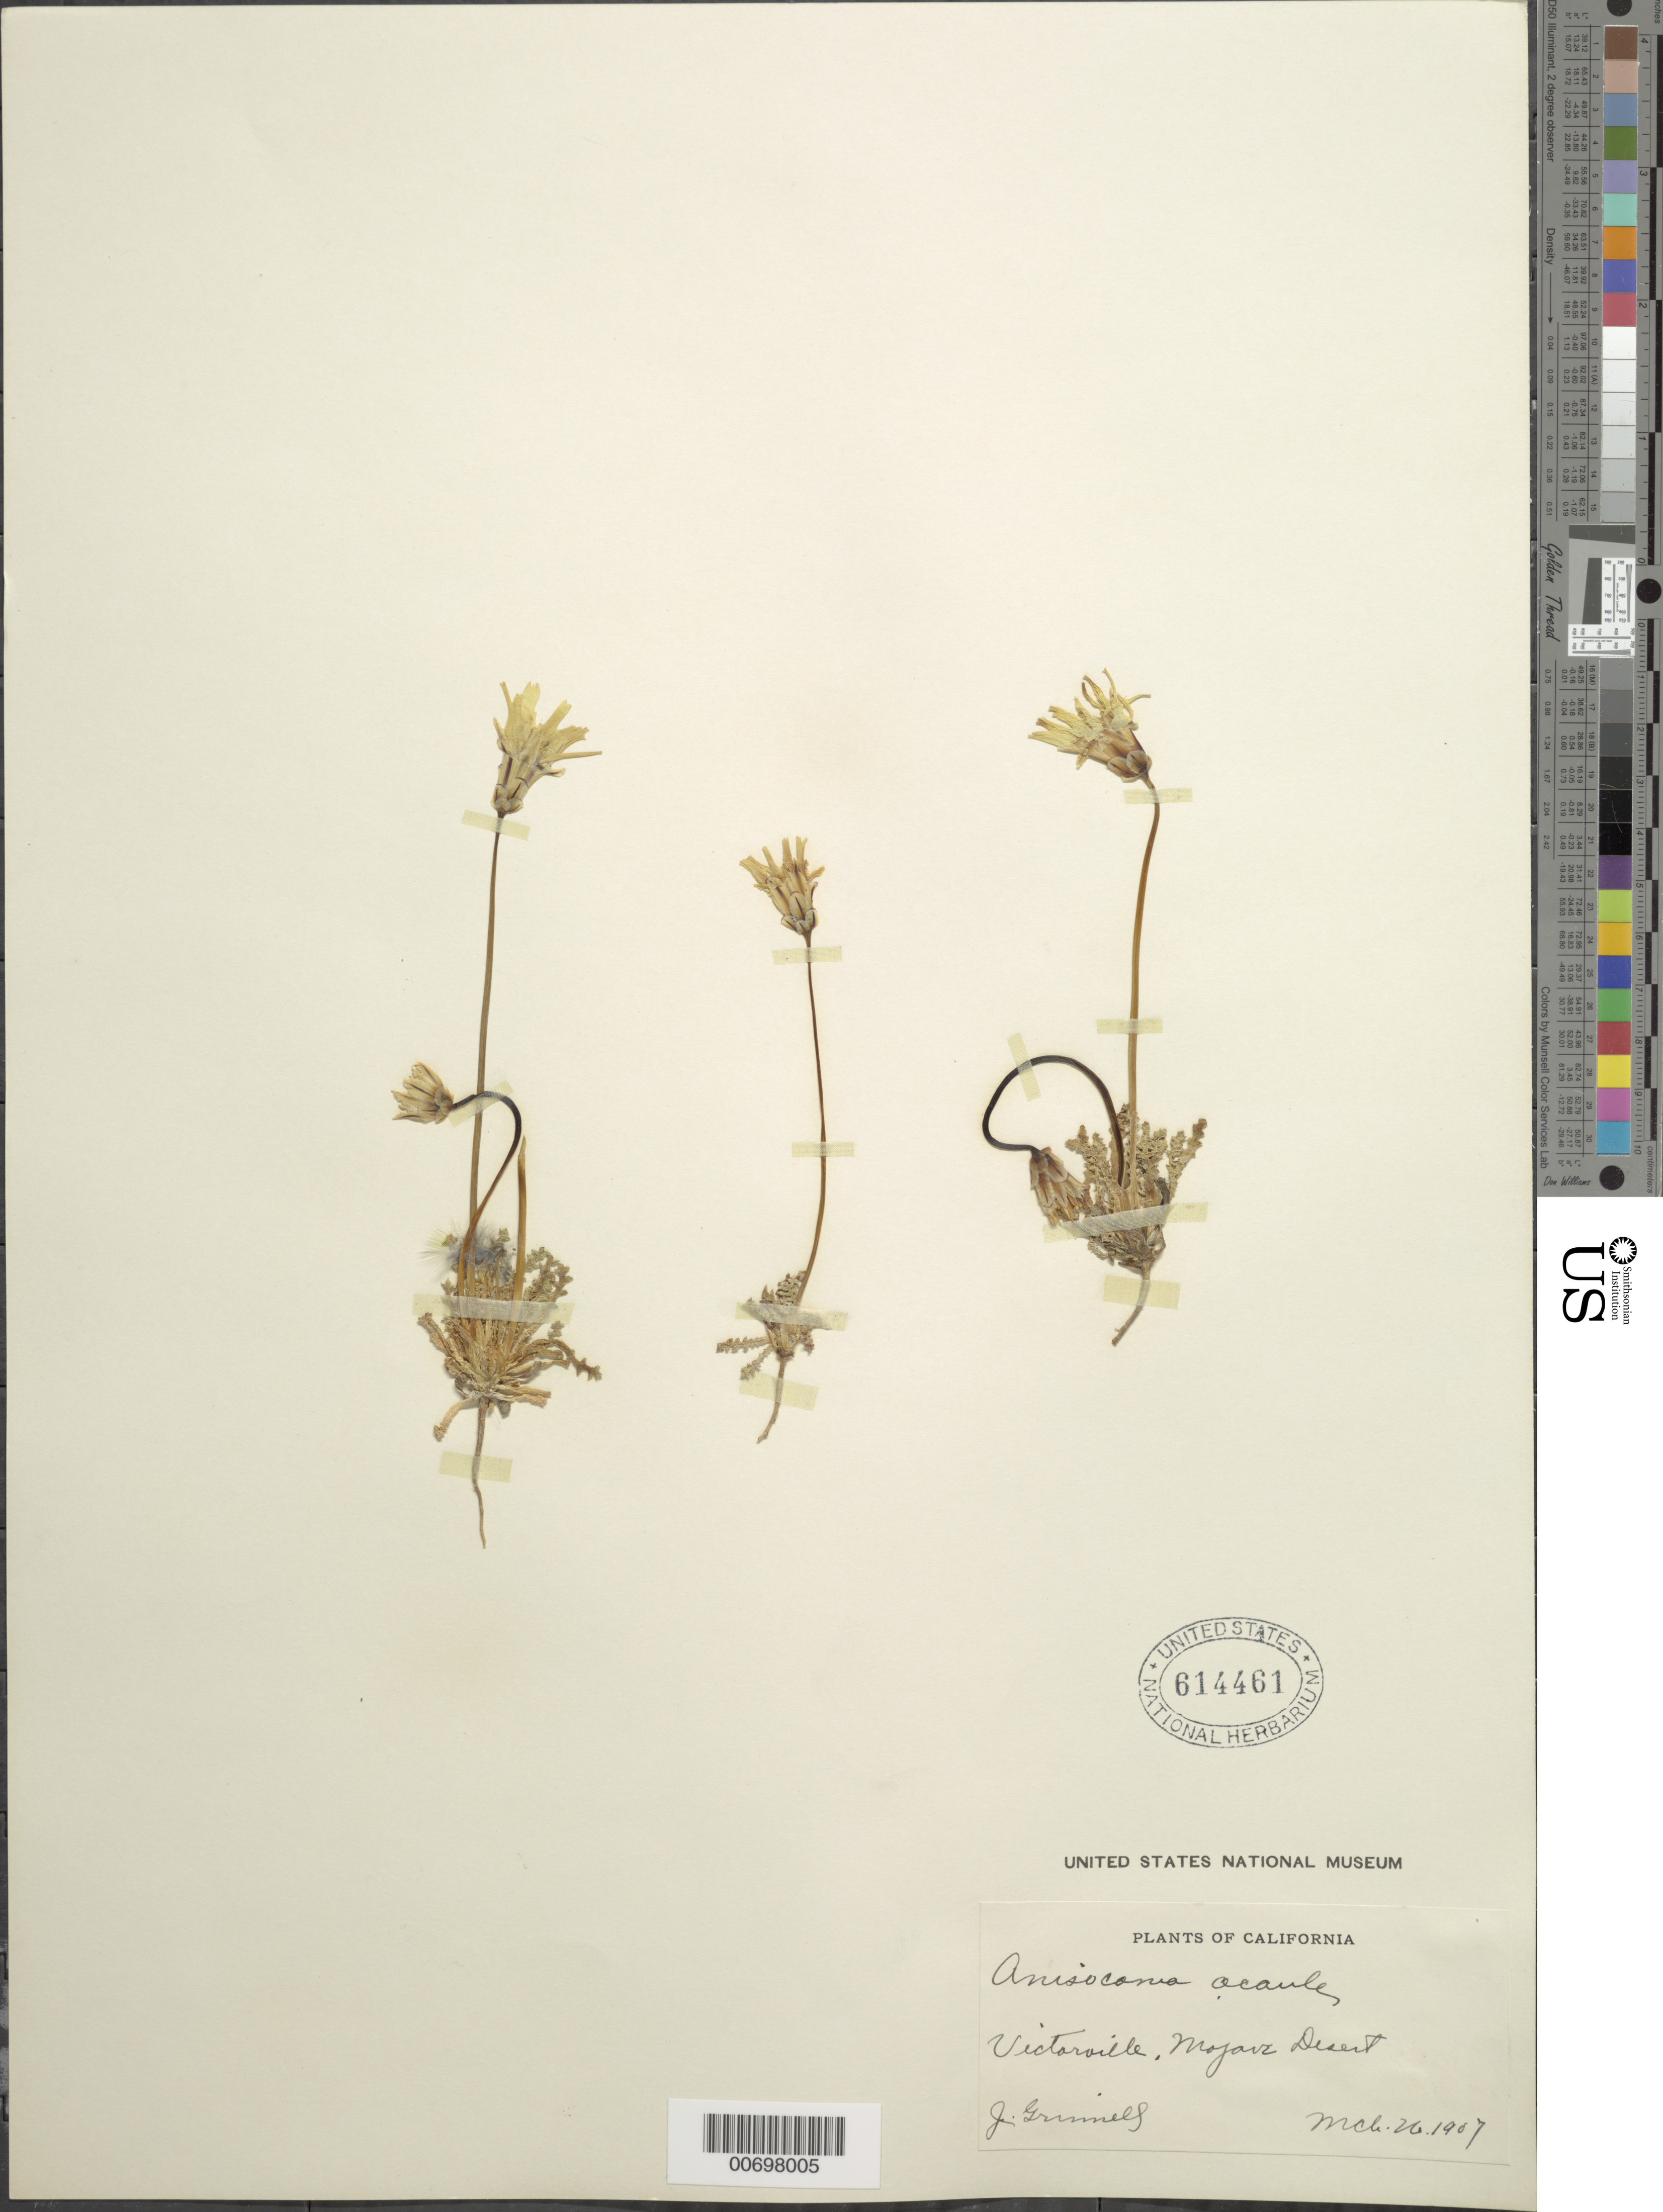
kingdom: Plantae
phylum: Tracheophyta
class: Magnoliopsida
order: Asterales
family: Asteraceae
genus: Anisocoma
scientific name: Anisocoma acaulis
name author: Torr. & A. Gray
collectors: J. Grinnell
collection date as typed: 26 Mar 1907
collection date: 1907-03-26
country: United States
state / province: California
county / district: San Barnadino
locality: Victorville, Mojave Desert.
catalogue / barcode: US 614461